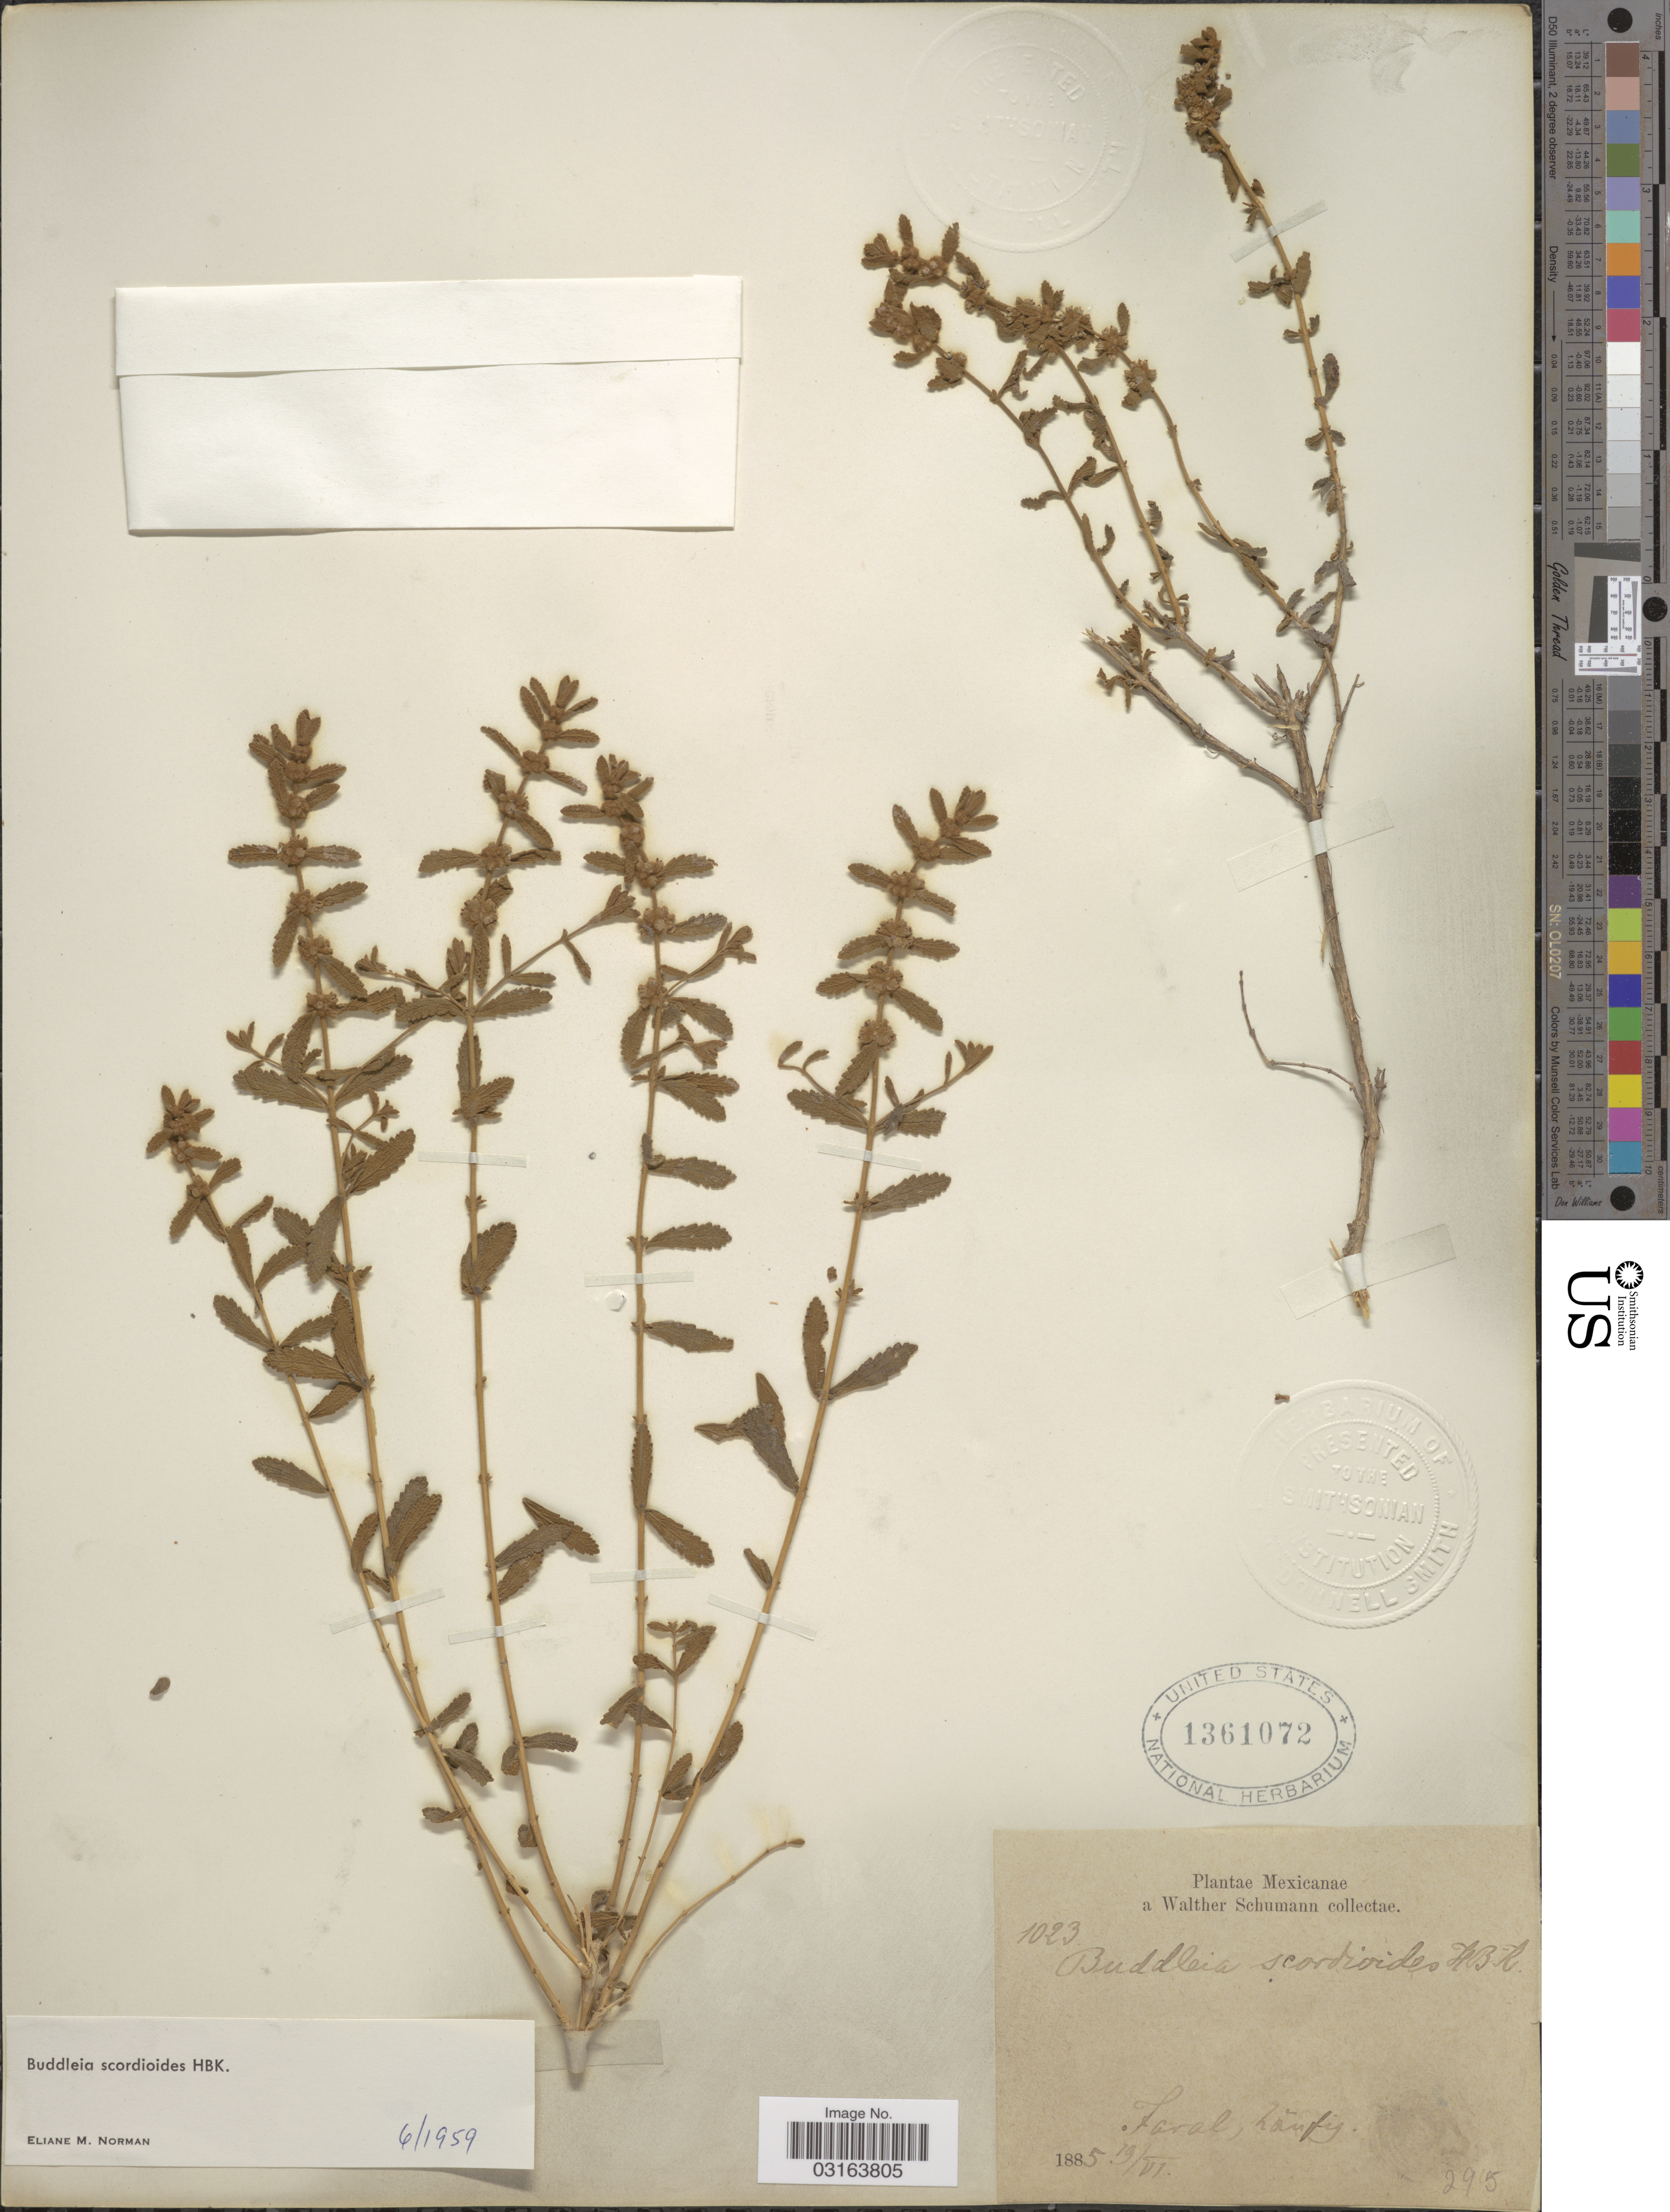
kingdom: Plantae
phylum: Tracheophyta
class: Magnoliopsida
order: Lamiales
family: Scrophulariaceae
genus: Buddleja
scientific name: Buddleja scordioides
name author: Kunth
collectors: W. Schumann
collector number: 1023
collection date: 1885-06-19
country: Mexico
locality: Taral, Laufig.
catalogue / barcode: US 1361072